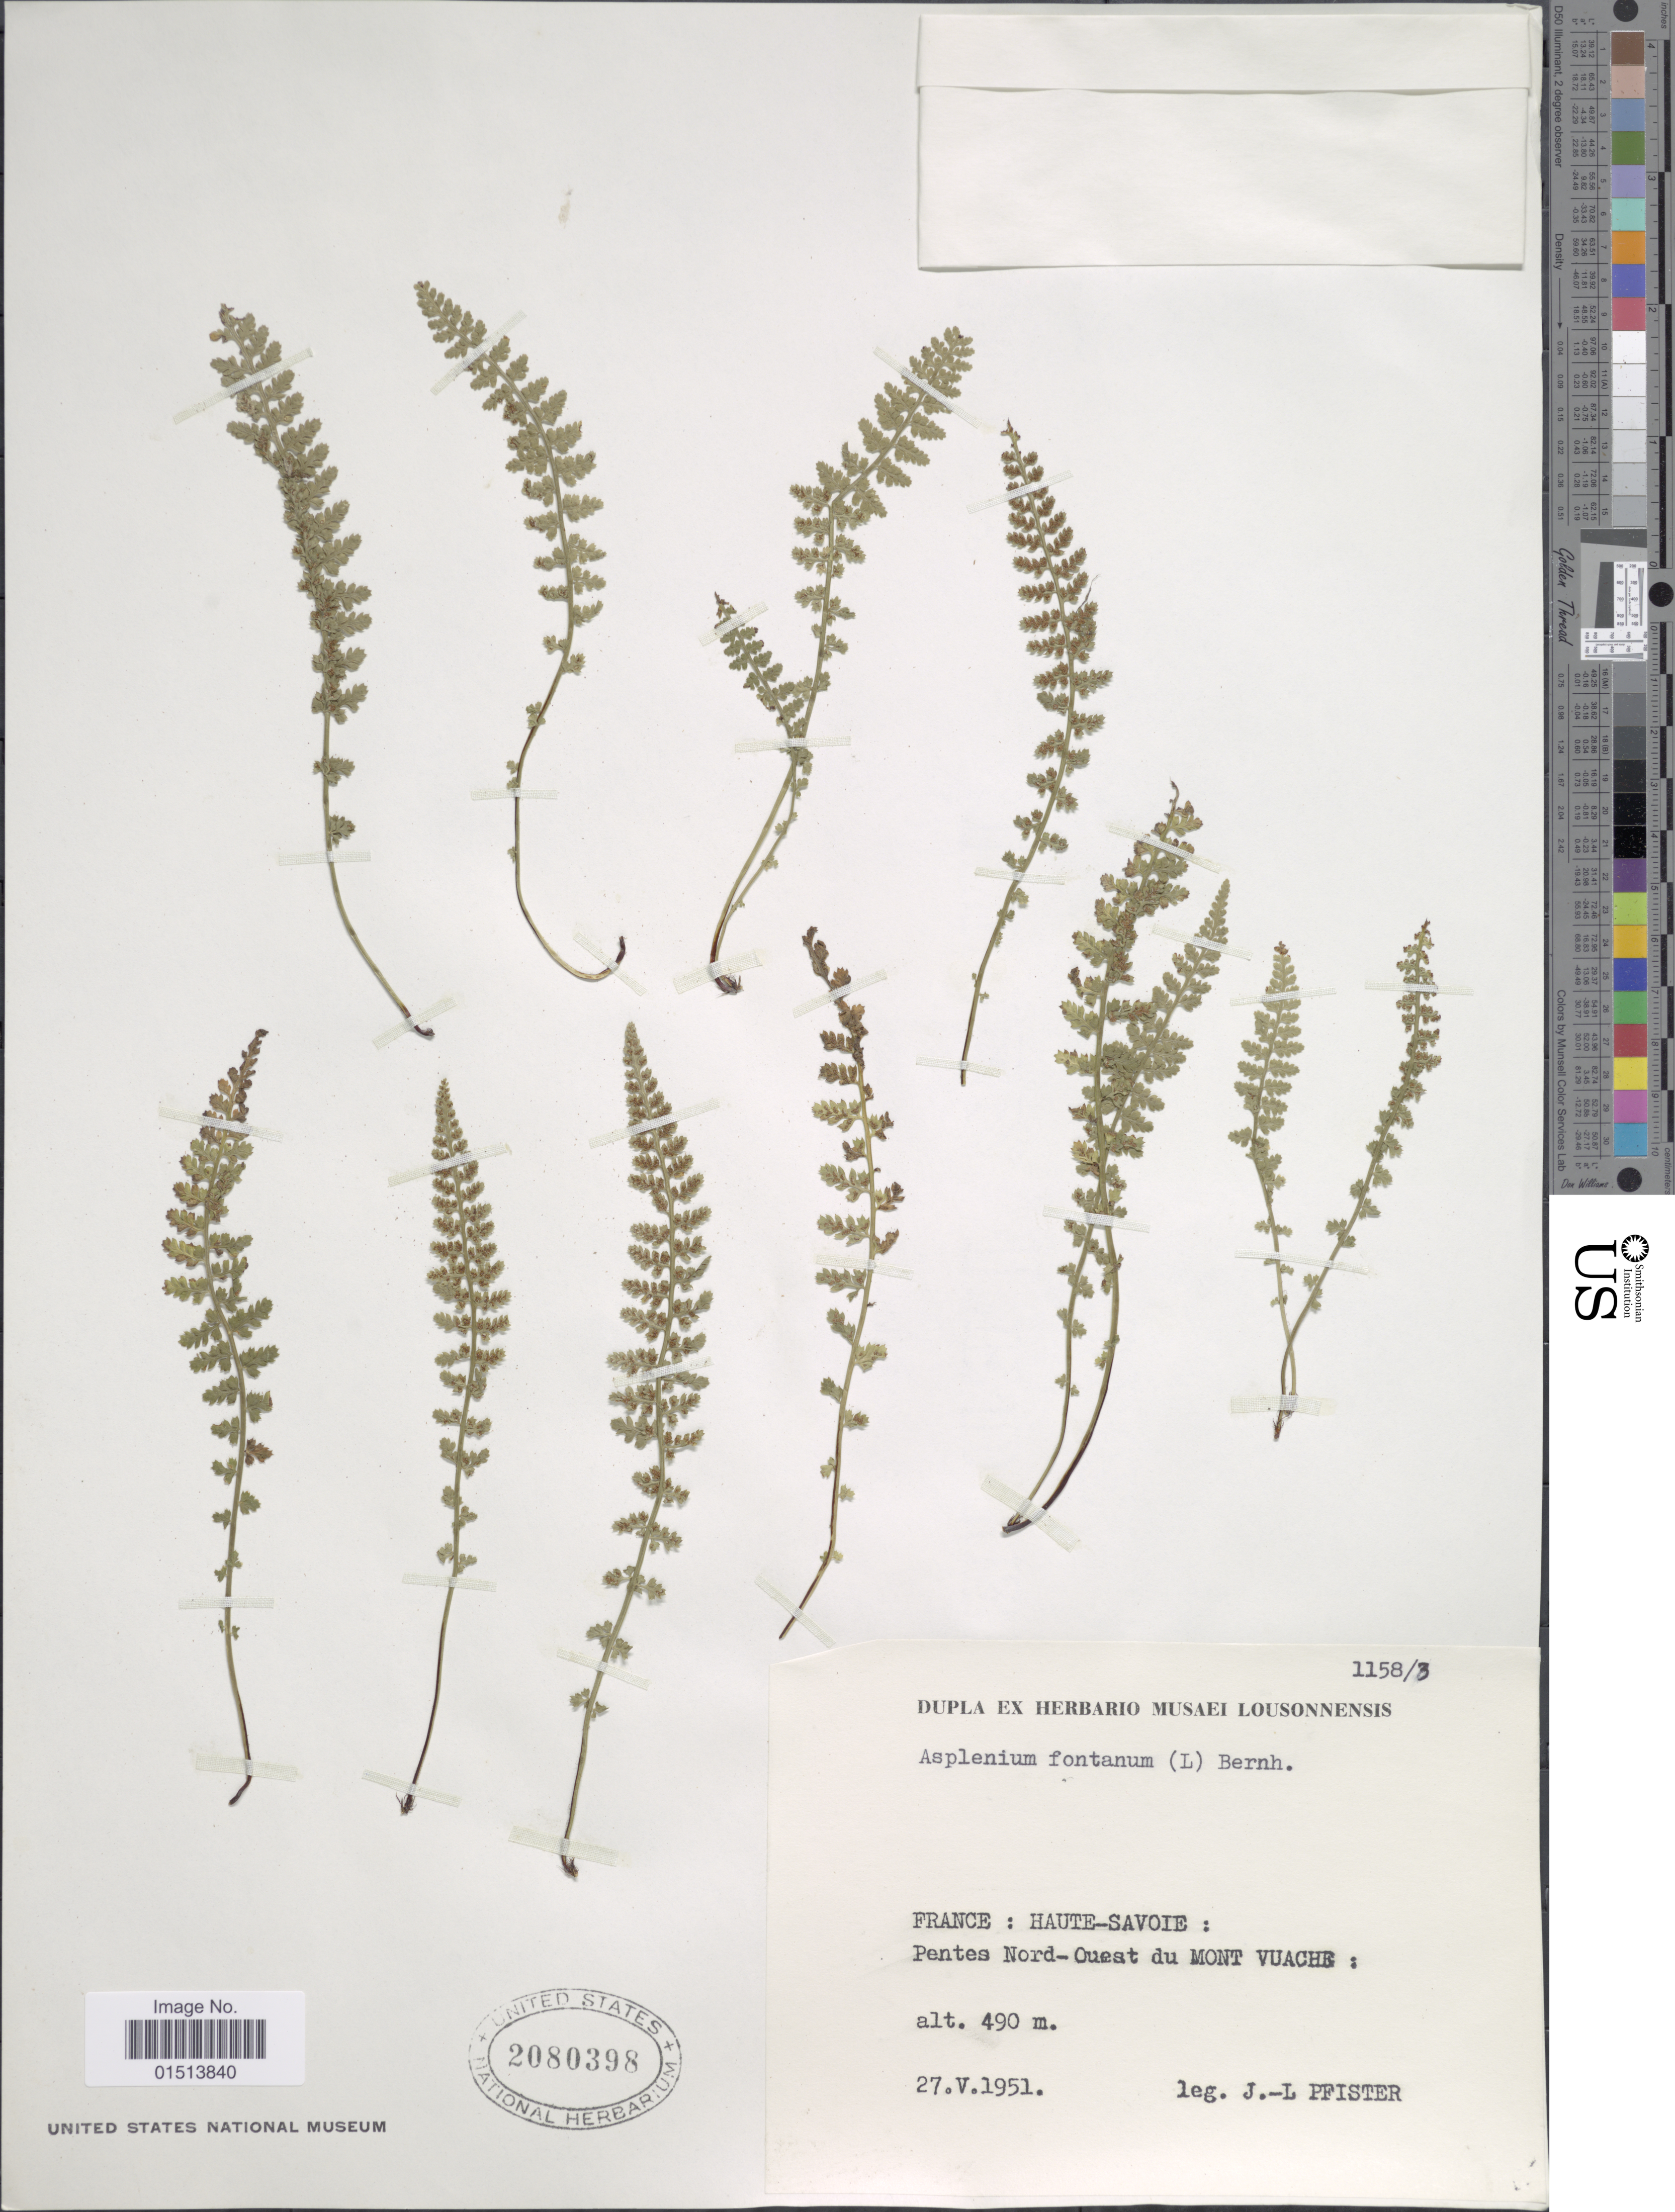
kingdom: Plantae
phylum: Tracheophyta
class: Polypodiopsida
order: Polypodiales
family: Aspleniaceae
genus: Asplenium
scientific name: Asplenium fontanum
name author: (L.) Bernh.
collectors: J. Pfister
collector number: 1158/3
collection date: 1951-05-27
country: France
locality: Haute-Savoie: Pentes Nord-Ouest du Mont Vuache.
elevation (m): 490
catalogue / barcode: US 2080398